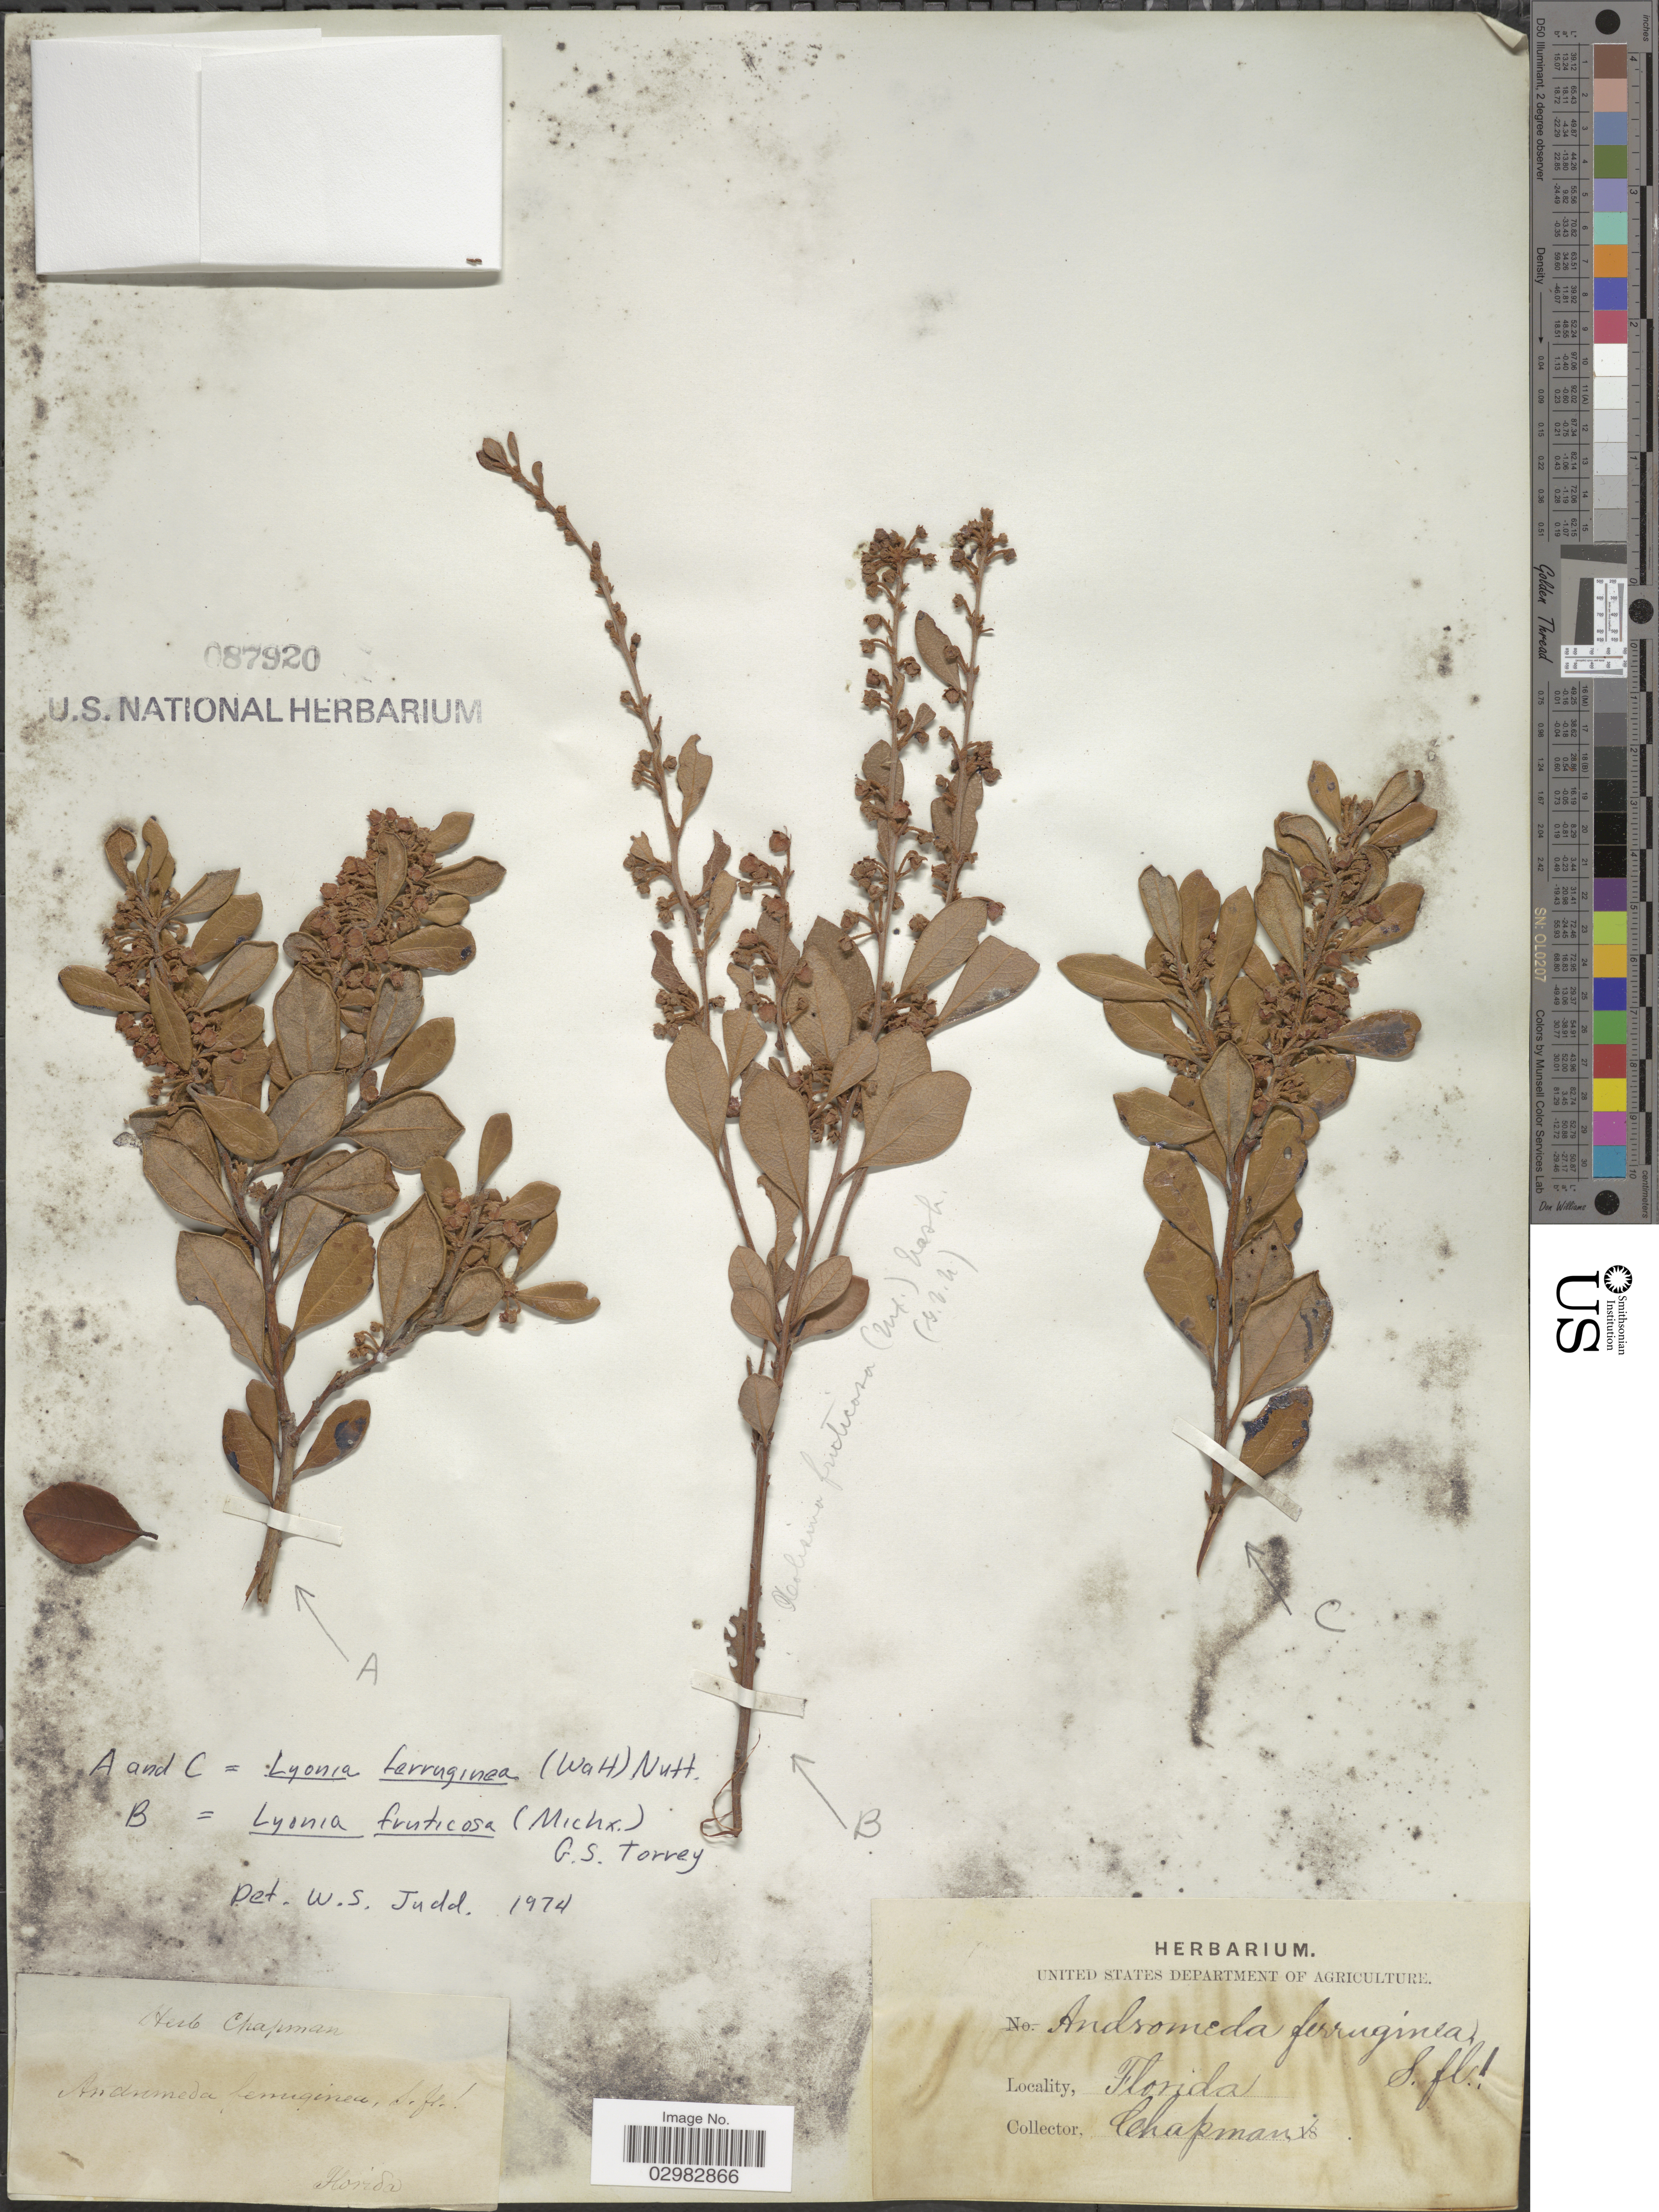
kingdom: Plantae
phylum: Tracheophyta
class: Magnoliopsida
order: Ericales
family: Ericaceae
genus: Lyonia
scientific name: Lyonia fruticosa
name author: (Michx.) G.S. Torr.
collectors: A. Chapman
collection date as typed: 18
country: United States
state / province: Florida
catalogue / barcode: US 87920